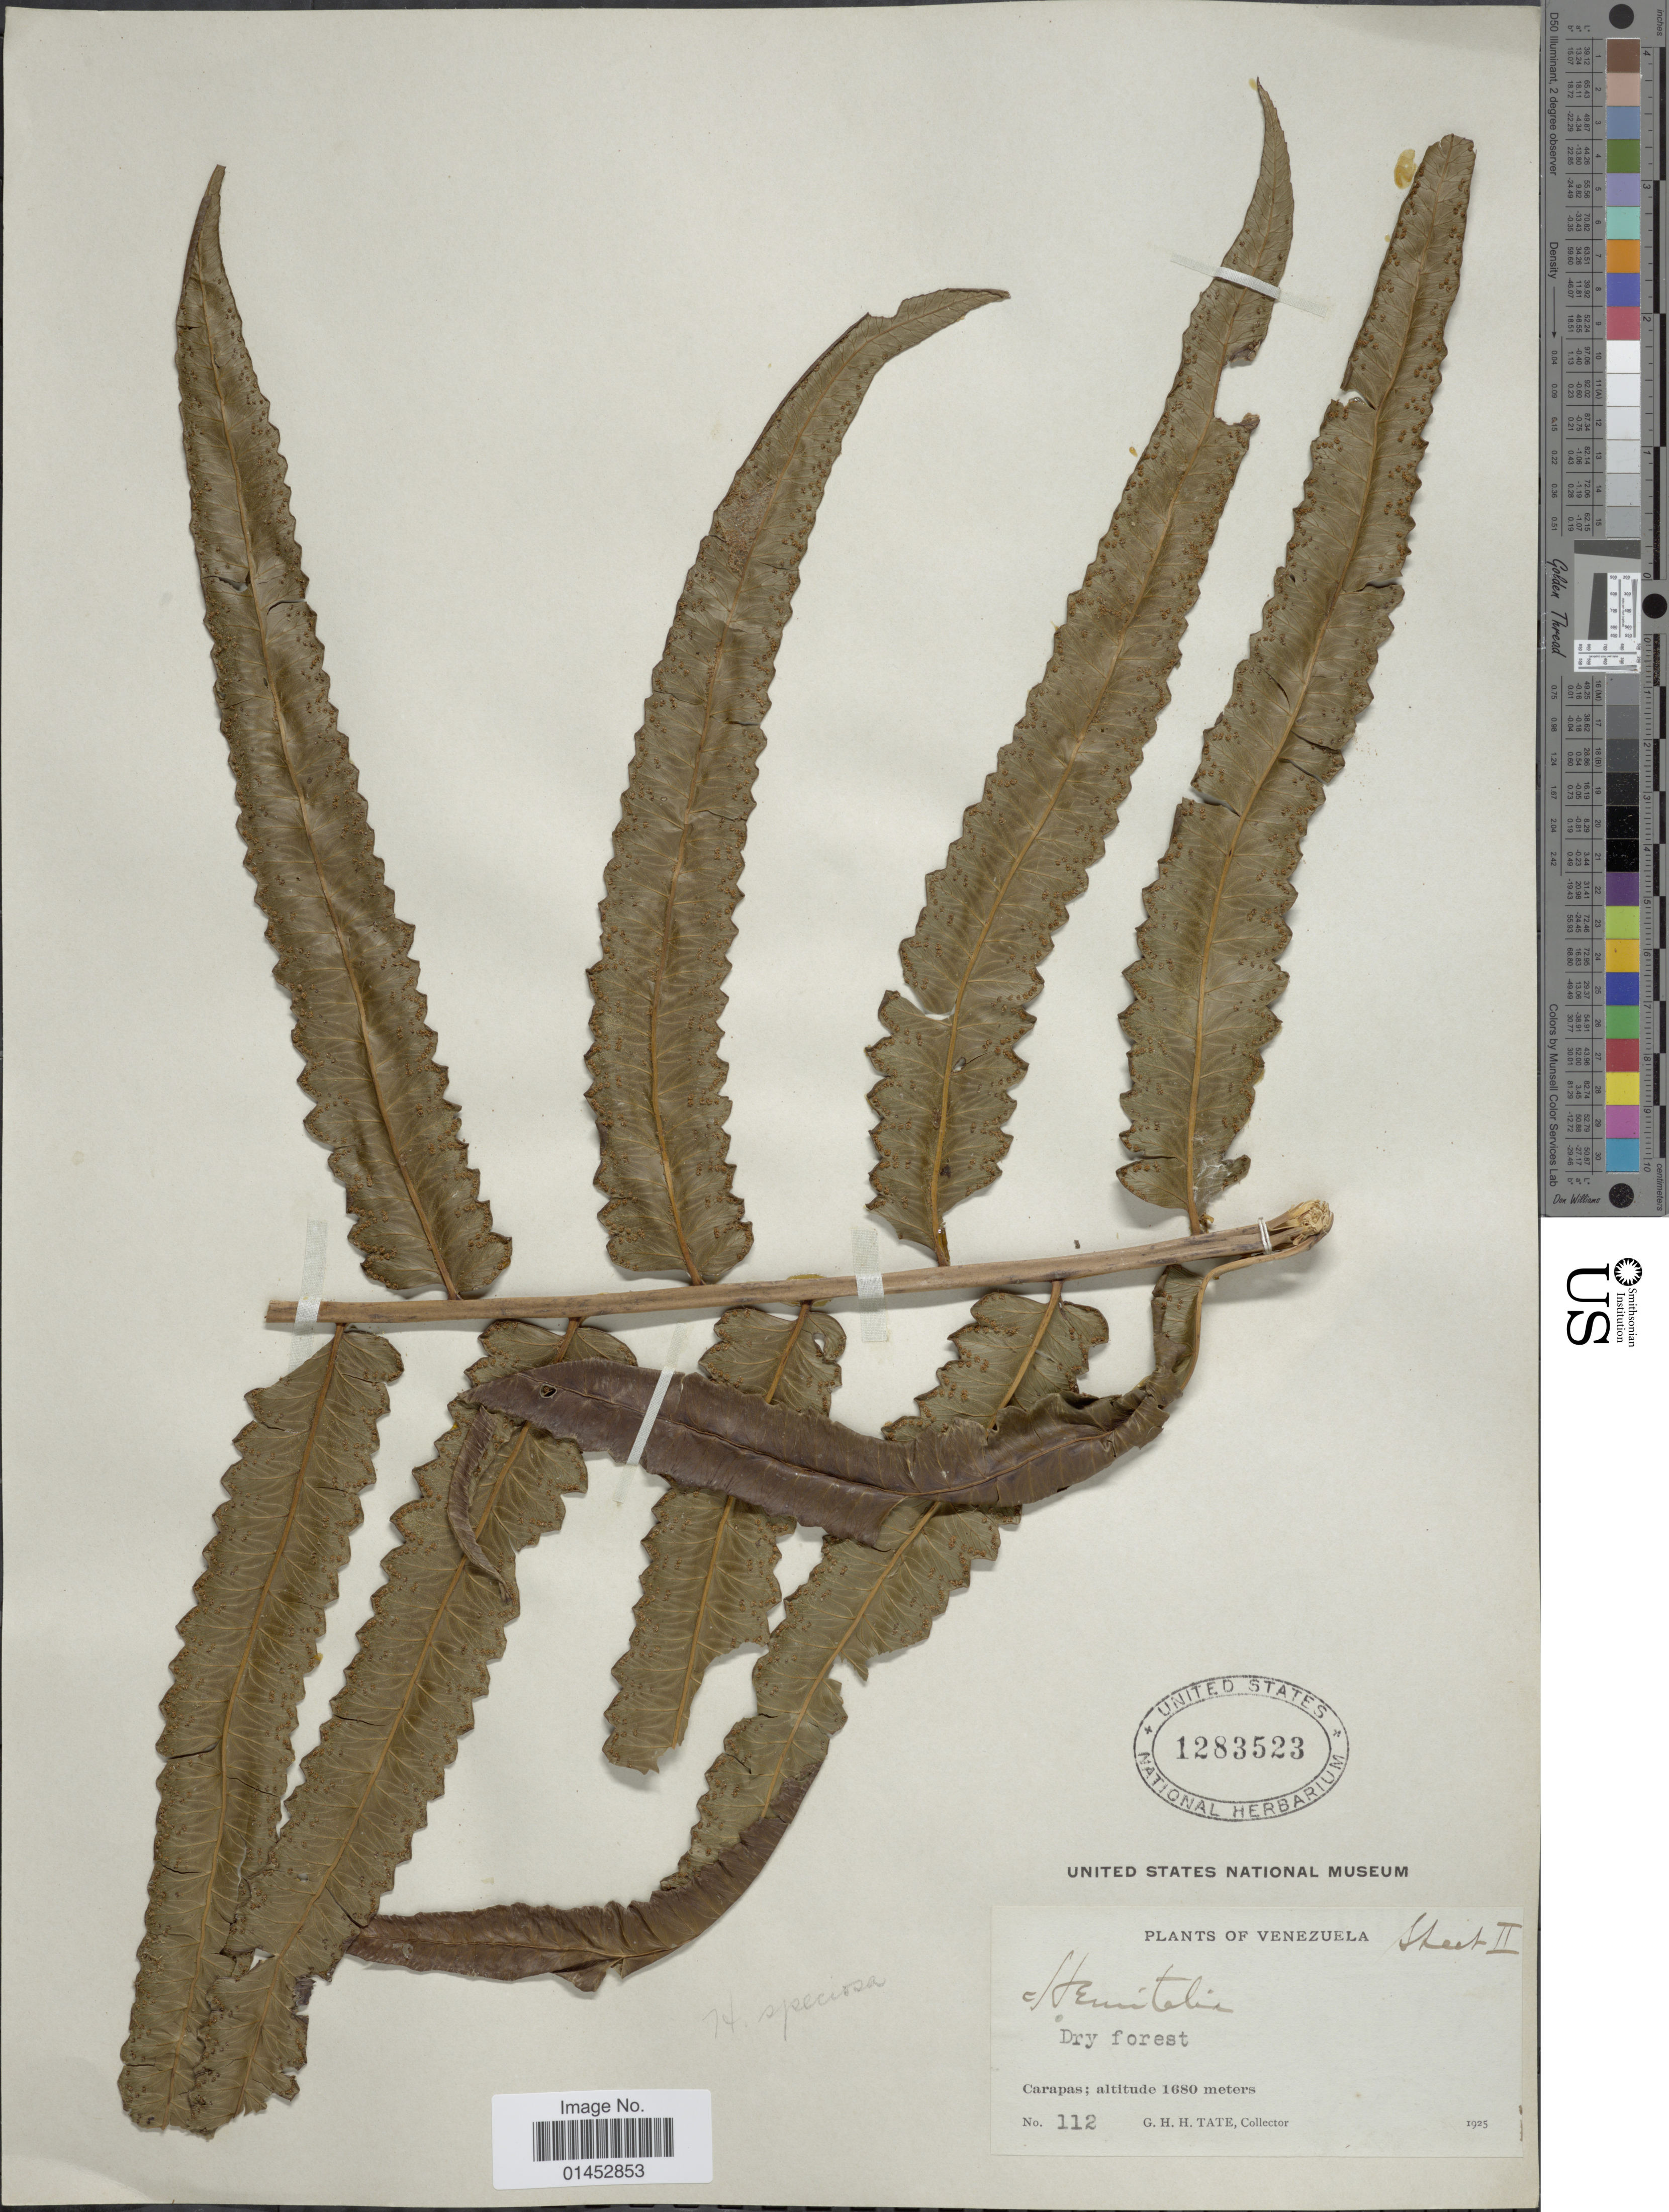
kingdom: Plantae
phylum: Tracheophyta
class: Polypodiopsida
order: Cyatheales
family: Cyatheaceae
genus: Cyathea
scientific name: Cyathea speciosa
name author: Humb. & Bonpl. ex Willd.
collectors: G. H. H.Tate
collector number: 112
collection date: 1925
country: Venezuela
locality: Carapas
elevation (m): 1680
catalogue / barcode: US 1283523